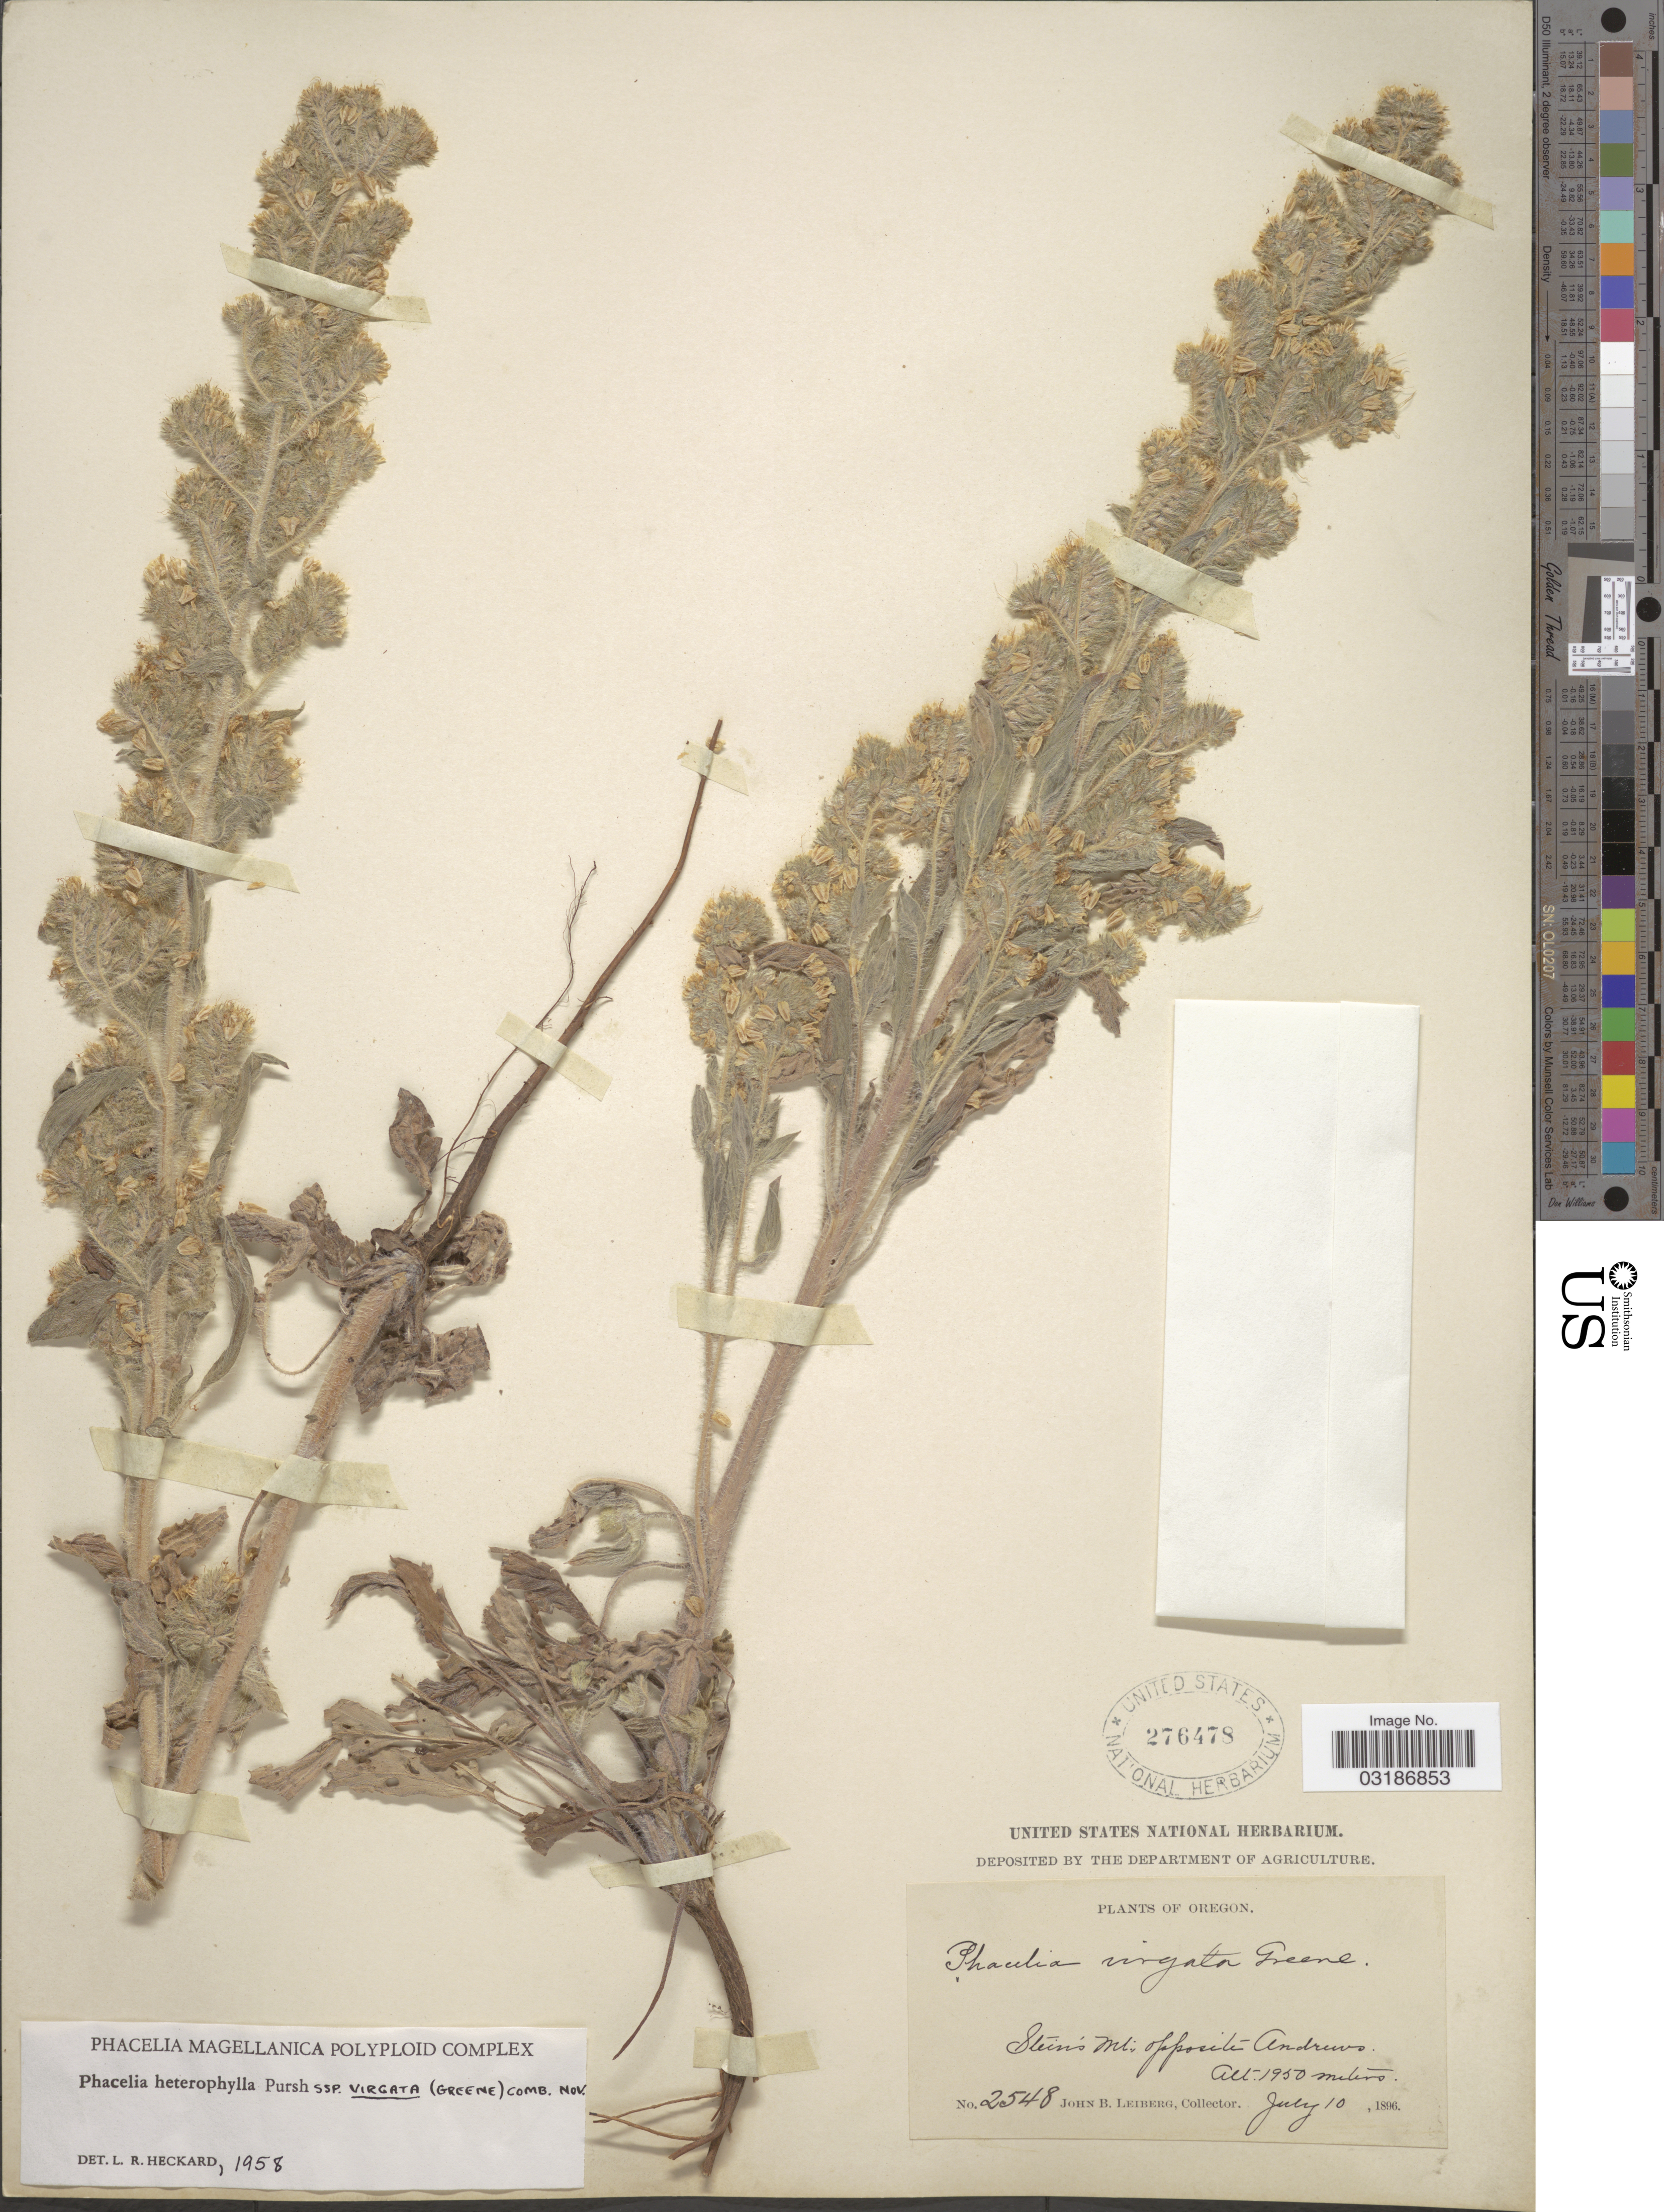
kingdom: Plantae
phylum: Tracheophyta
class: Magnoliopsida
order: Boraginales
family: Hydrophyllaceae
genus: Phacelia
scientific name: Phacelia heterophylla subsp. virgata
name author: (Greene) Heckard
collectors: J. B. Leiberg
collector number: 2548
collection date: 1896-07-10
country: United States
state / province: Oregon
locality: Stein's Mt., opposite Andrews.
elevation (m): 1950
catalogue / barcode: US 276478